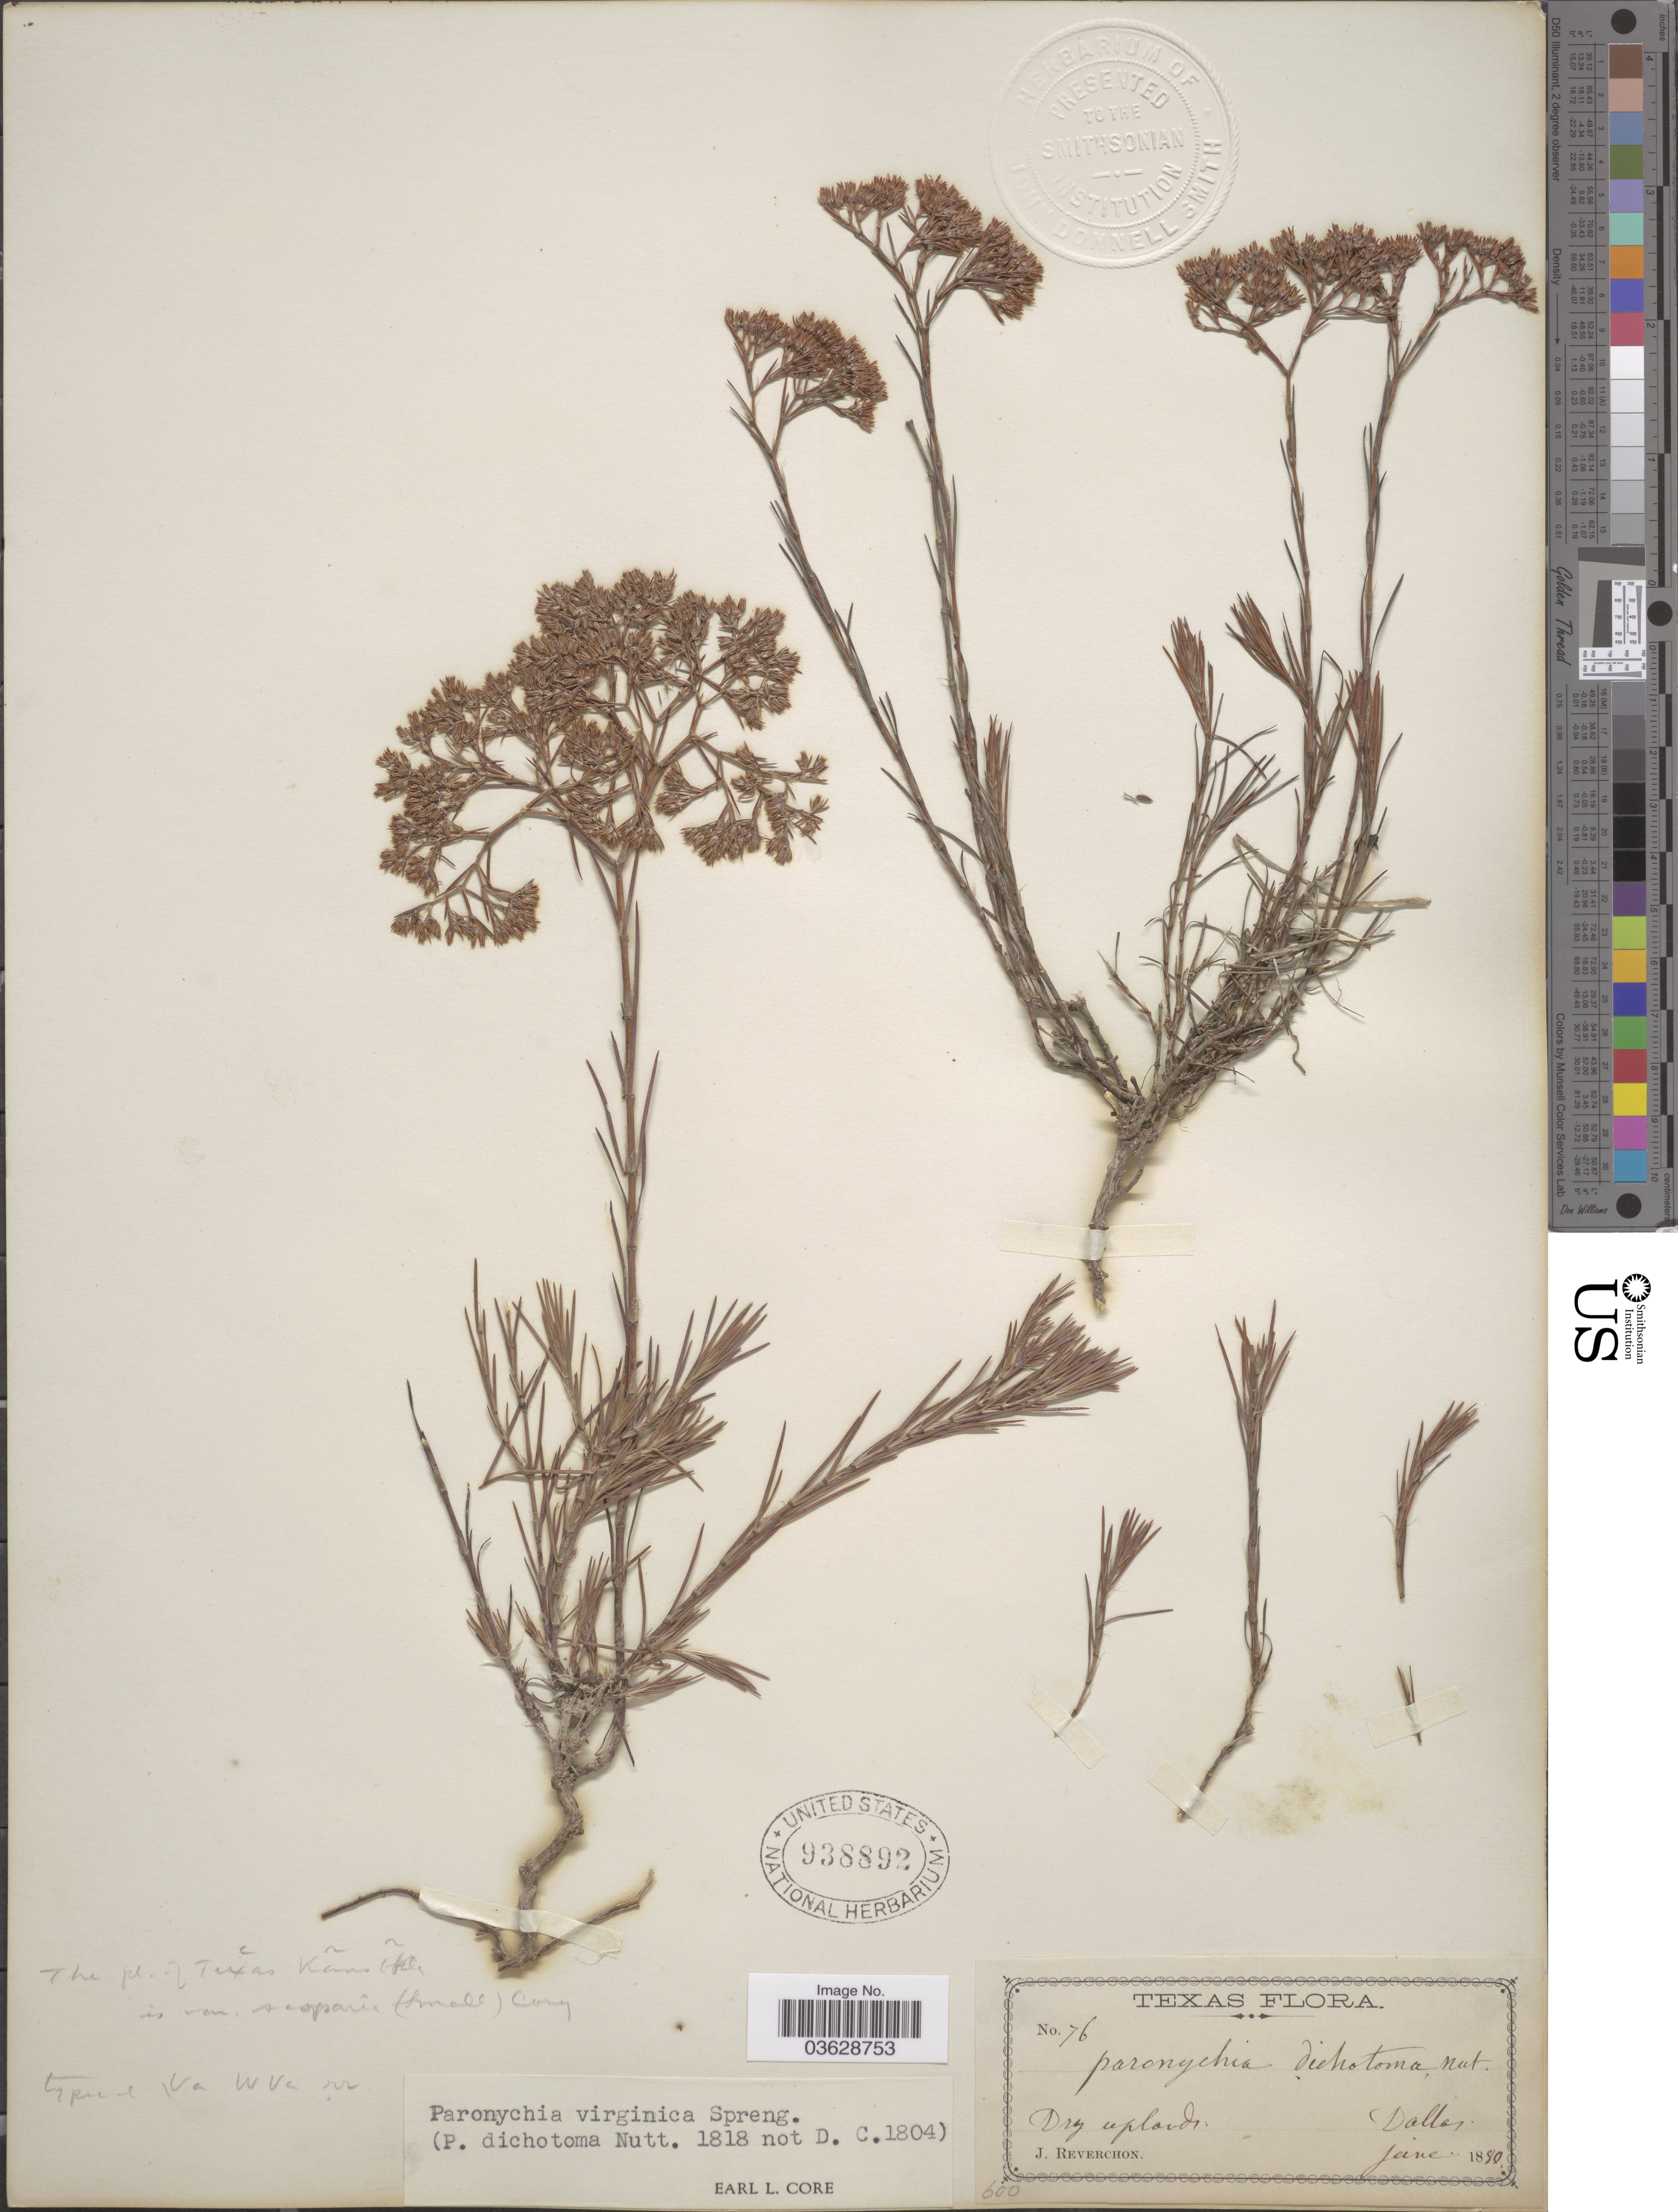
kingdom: Plantae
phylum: Tracheophyta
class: Magnoliopsida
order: Caryophyllales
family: Caryophyllaceae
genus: Paronychia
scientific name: Paronychia virginica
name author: Spreng.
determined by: Core, E. L.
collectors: J. Reverchon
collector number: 76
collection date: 1880-06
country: United States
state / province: Texas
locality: Dallas.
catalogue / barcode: US 938892